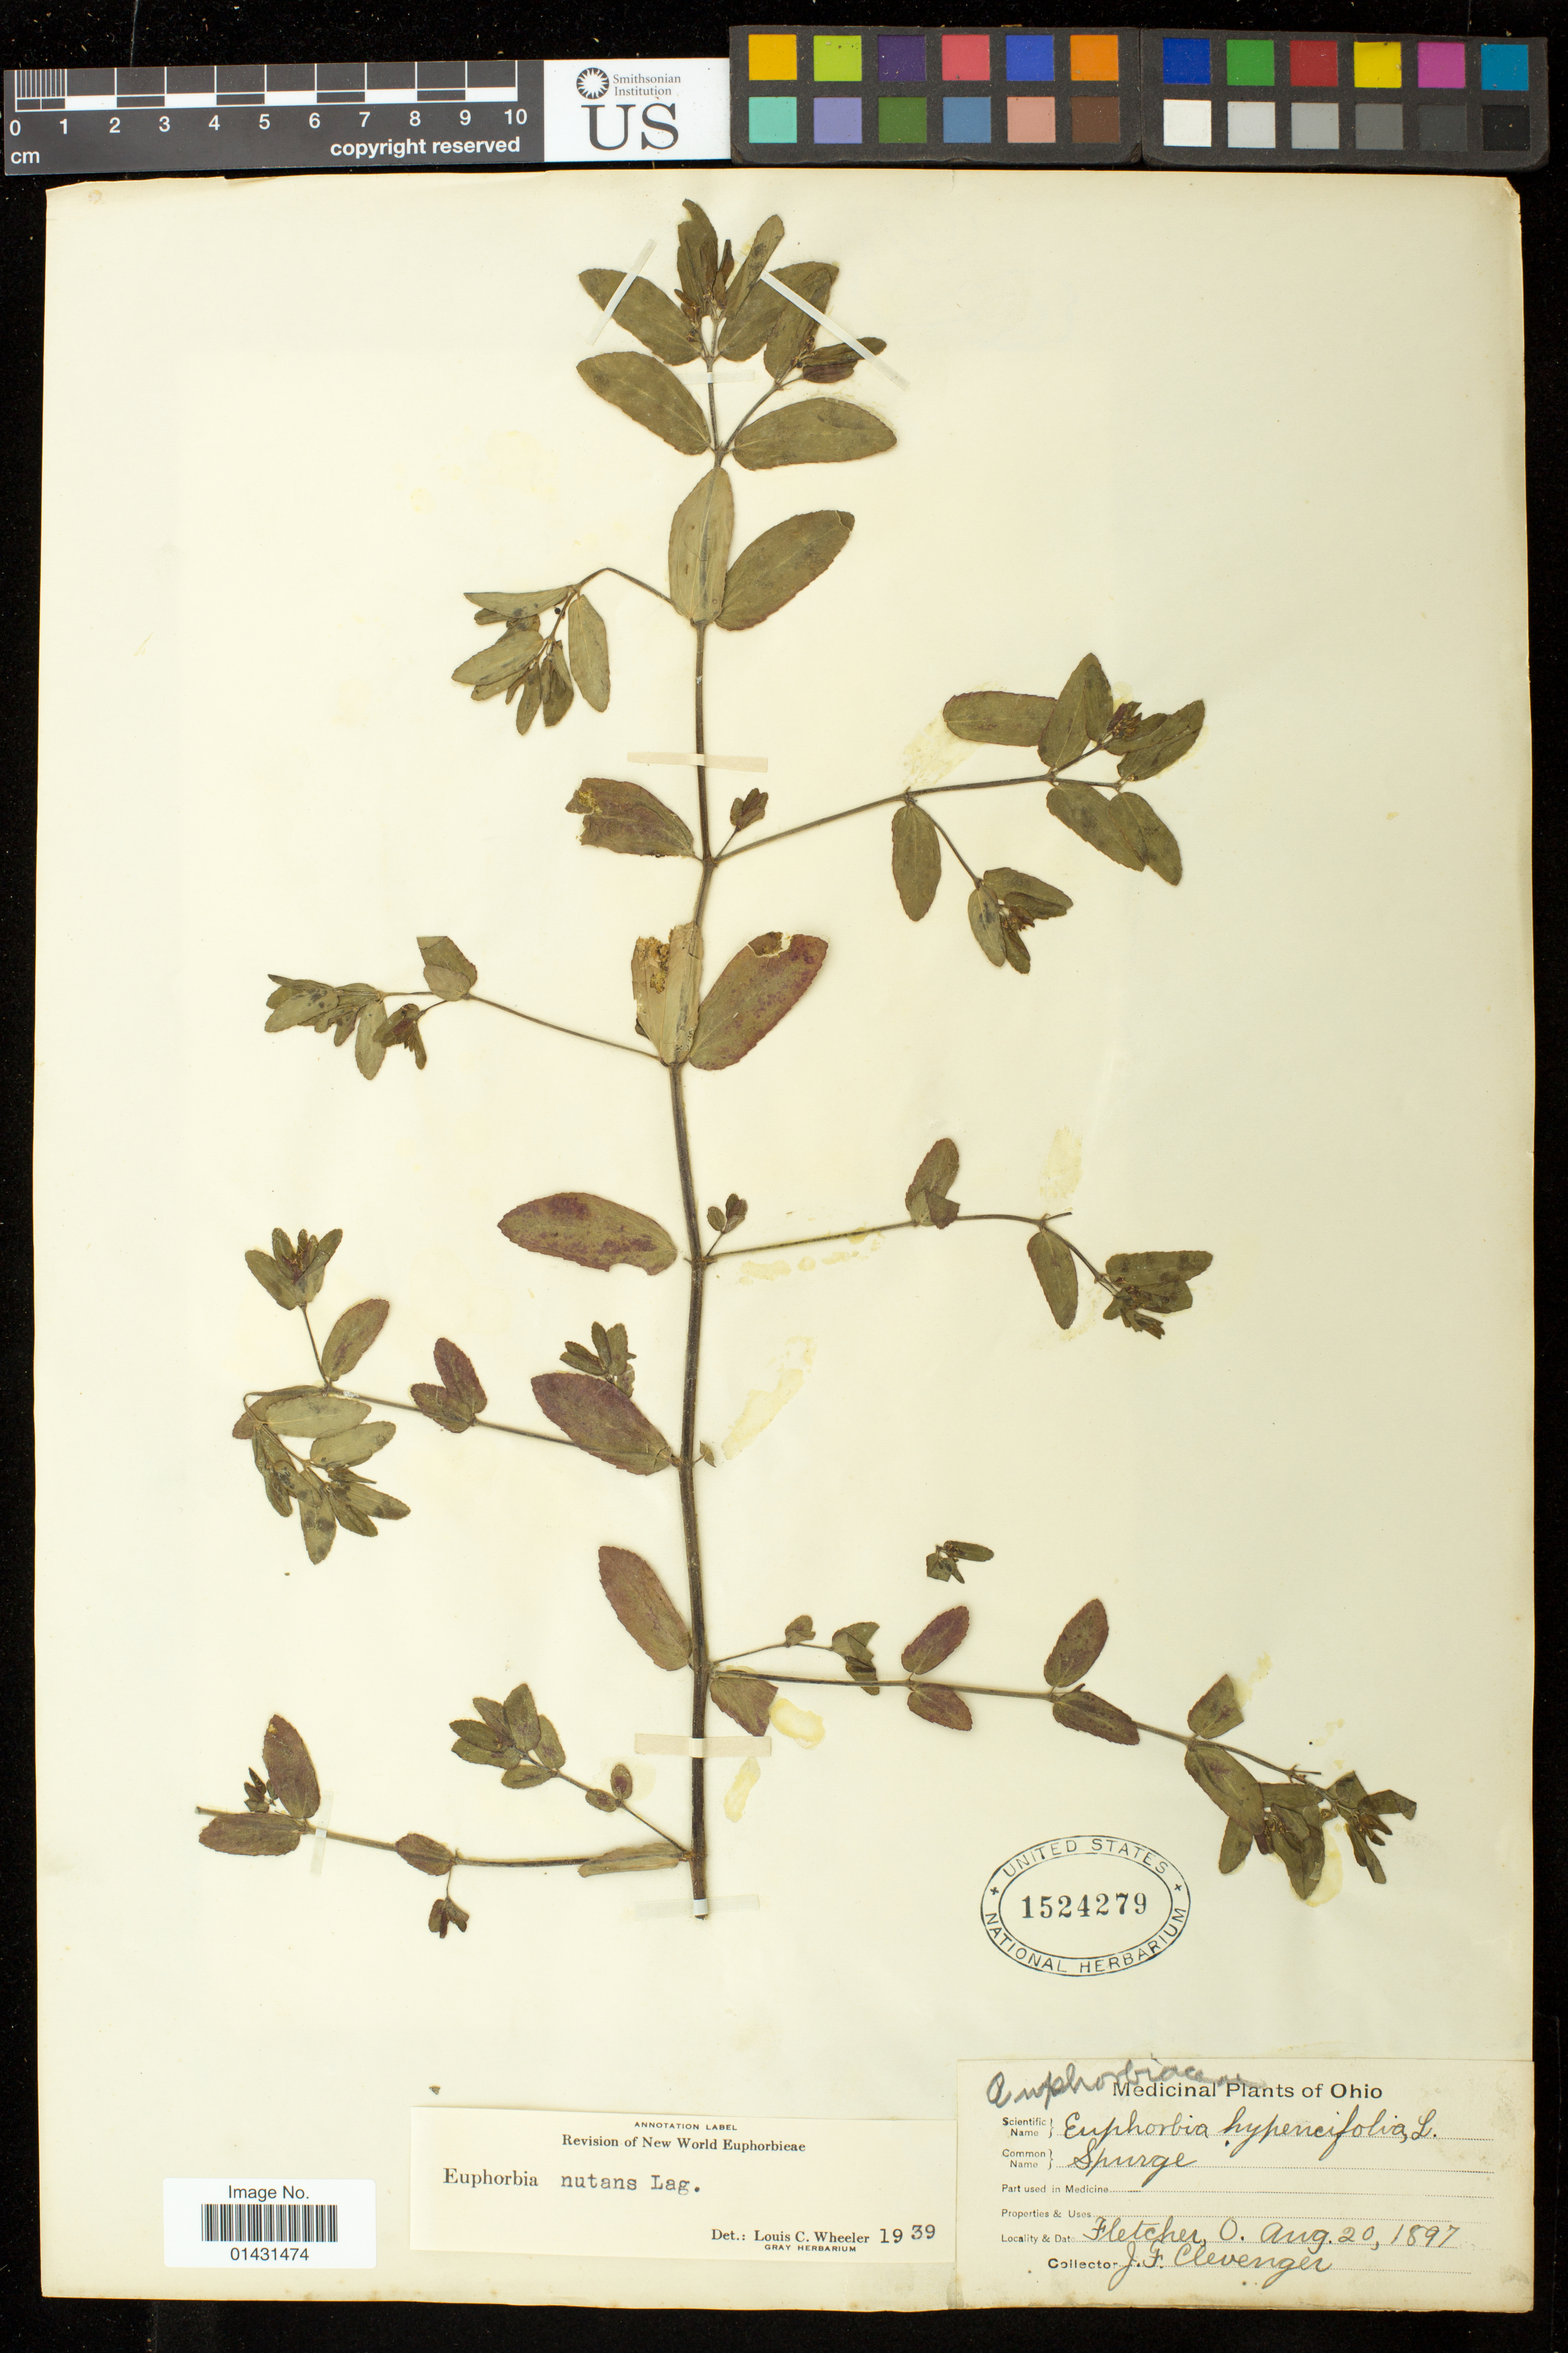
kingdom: Plantae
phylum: Tracheophyta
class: Magnoliopsida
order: Malpighiales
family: Euphorbiaceae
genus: Euphorbia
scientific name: Euphorbia maculata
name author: L.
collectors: J. F. Clevenger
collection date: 1897-08-20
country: United States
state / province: Ohio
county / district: Miami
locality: Fletcher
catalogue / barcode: US 1524279